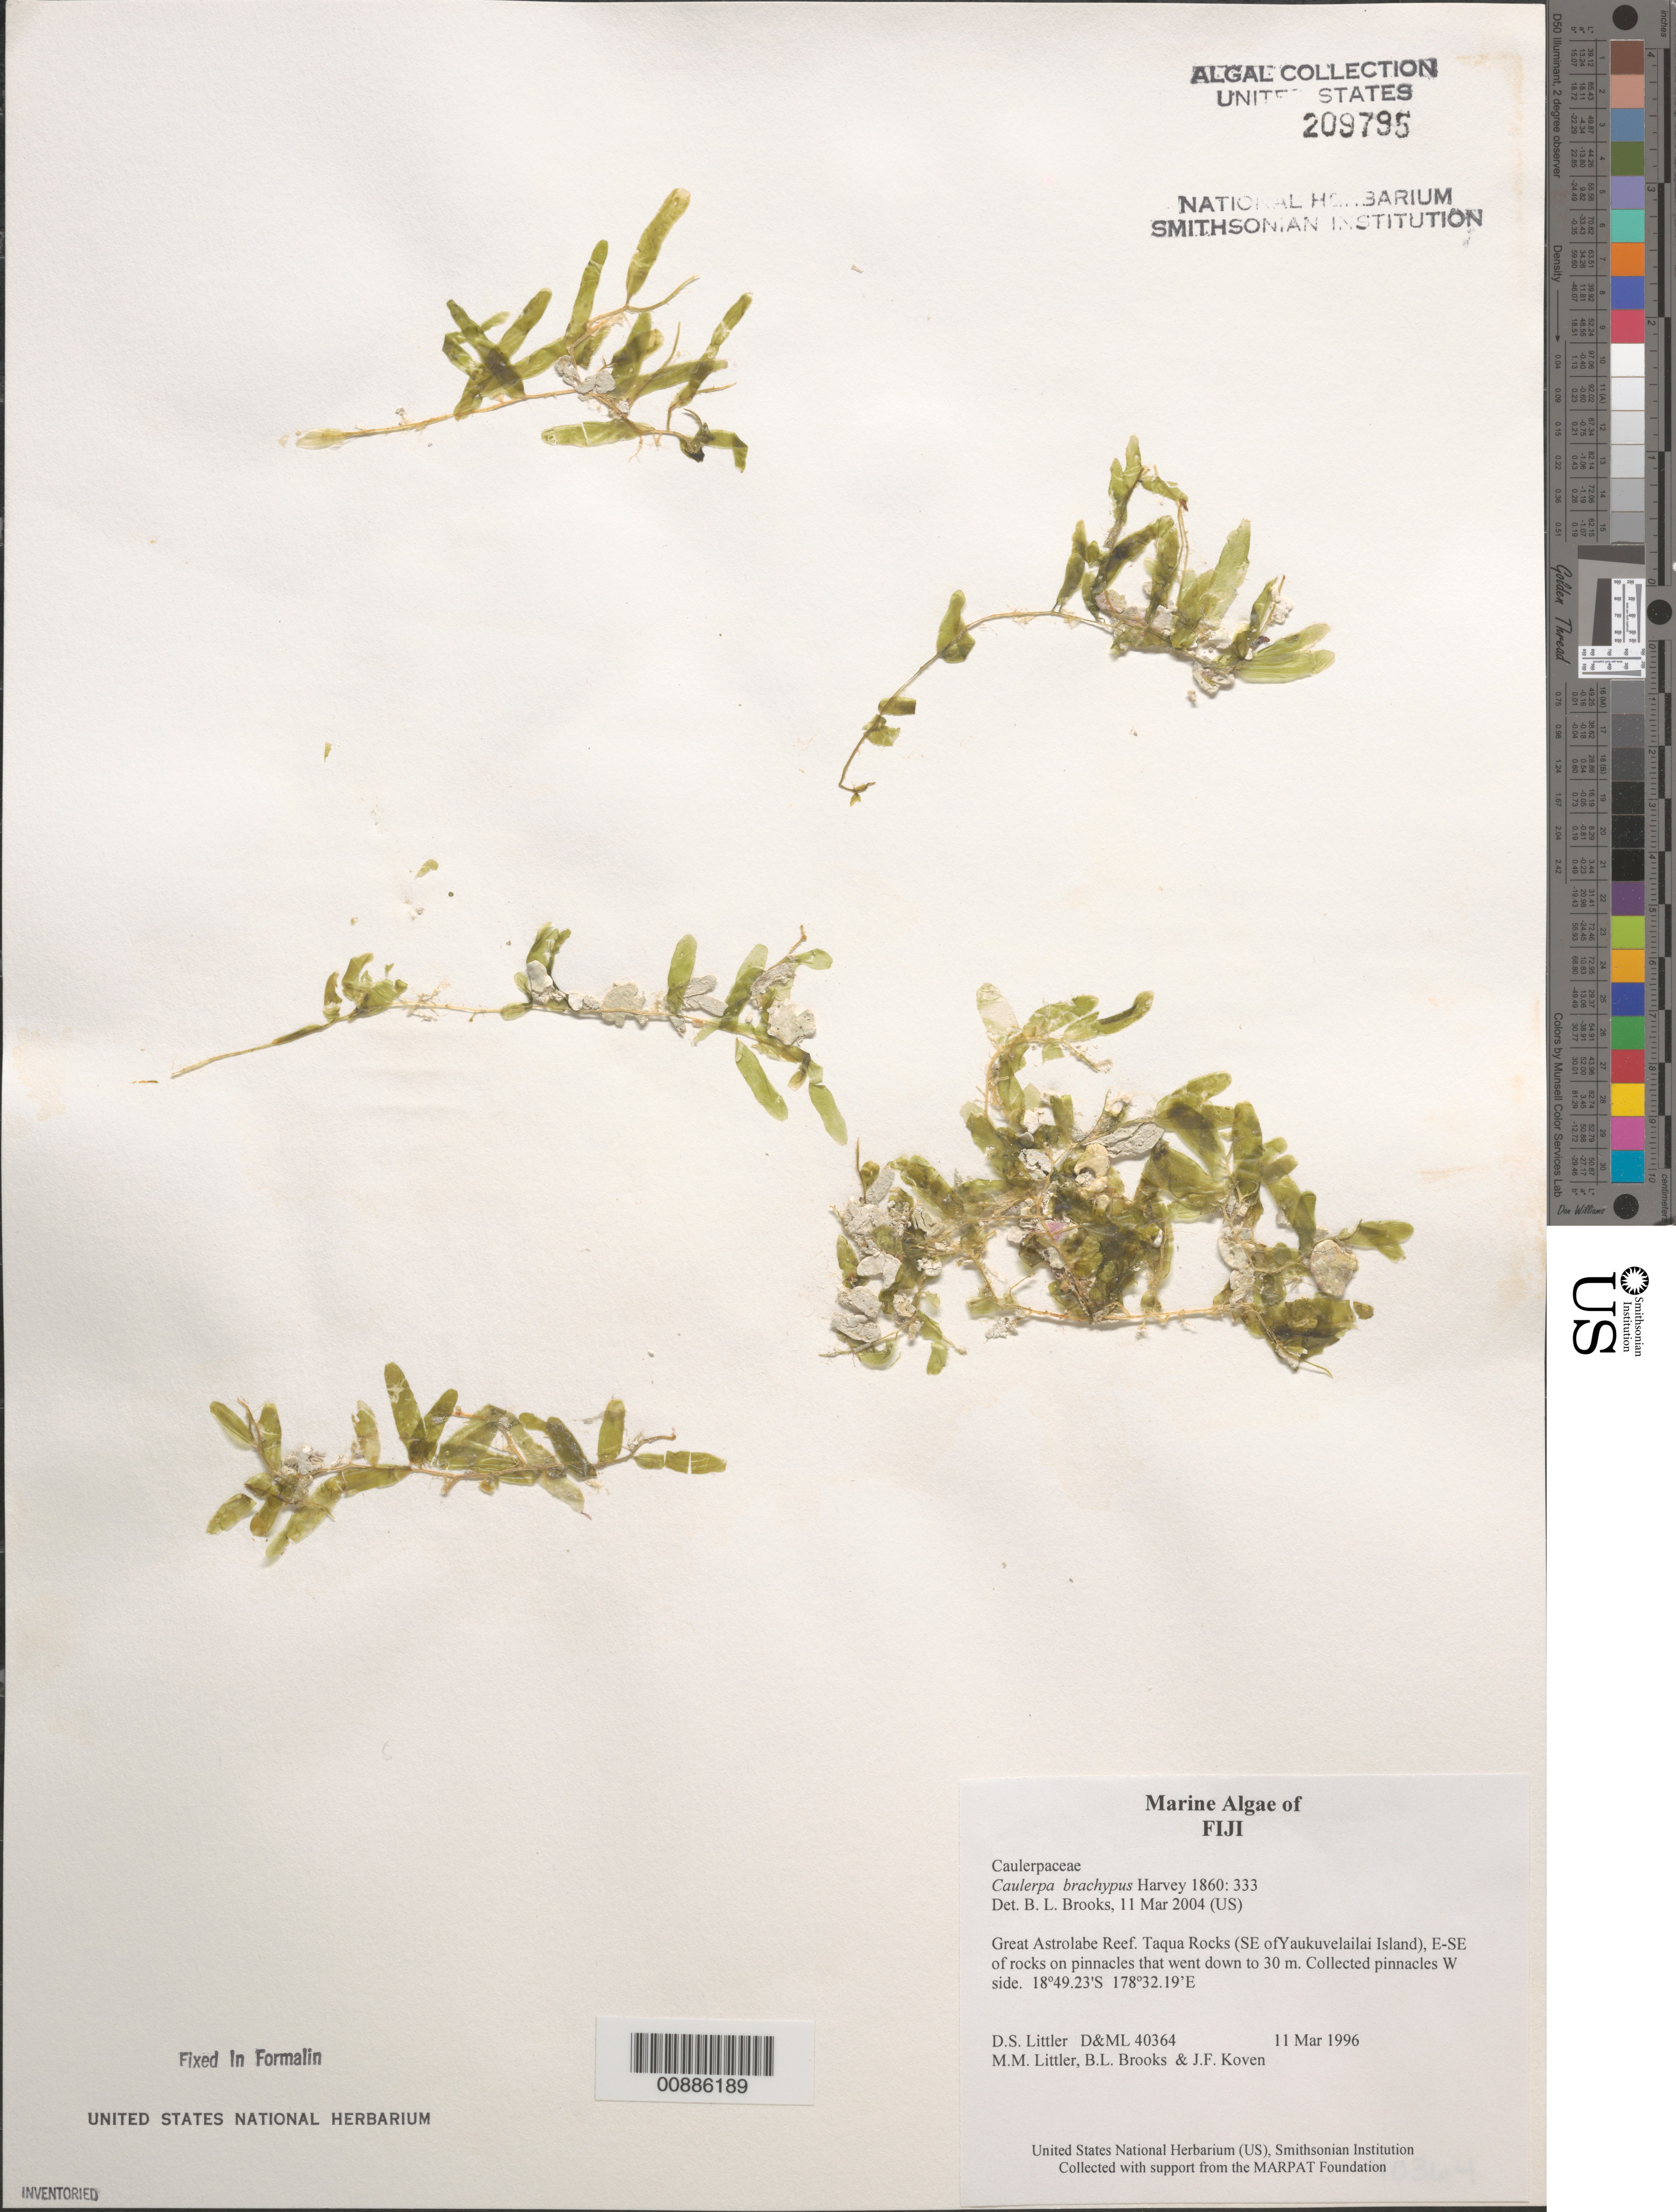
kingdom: Plantae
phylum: Chlorophyta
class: Ulvophyceae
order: Bryopsidales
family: Caulerpaceae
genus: Caulerpa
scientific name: Caulerpa brachypus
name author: Harv.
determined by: Brooks, B. L., (BOT), Smithsonian Institution - National Museum of Natural History (UNITED STATES)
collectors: D. S. Littler, M. M. Littler, B. Brooks & J. Koven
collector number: D&ML 40364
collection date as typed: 11 Mar 1996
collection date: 1996-03-11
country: Fiji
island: Great Astrolabe Reef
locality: Great Astrolabe Reef, Taqua Rocks (southeast of Yaukuvelailai Island)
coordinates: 18 49.23'S, 178 32.19'E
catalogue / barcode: US 209795